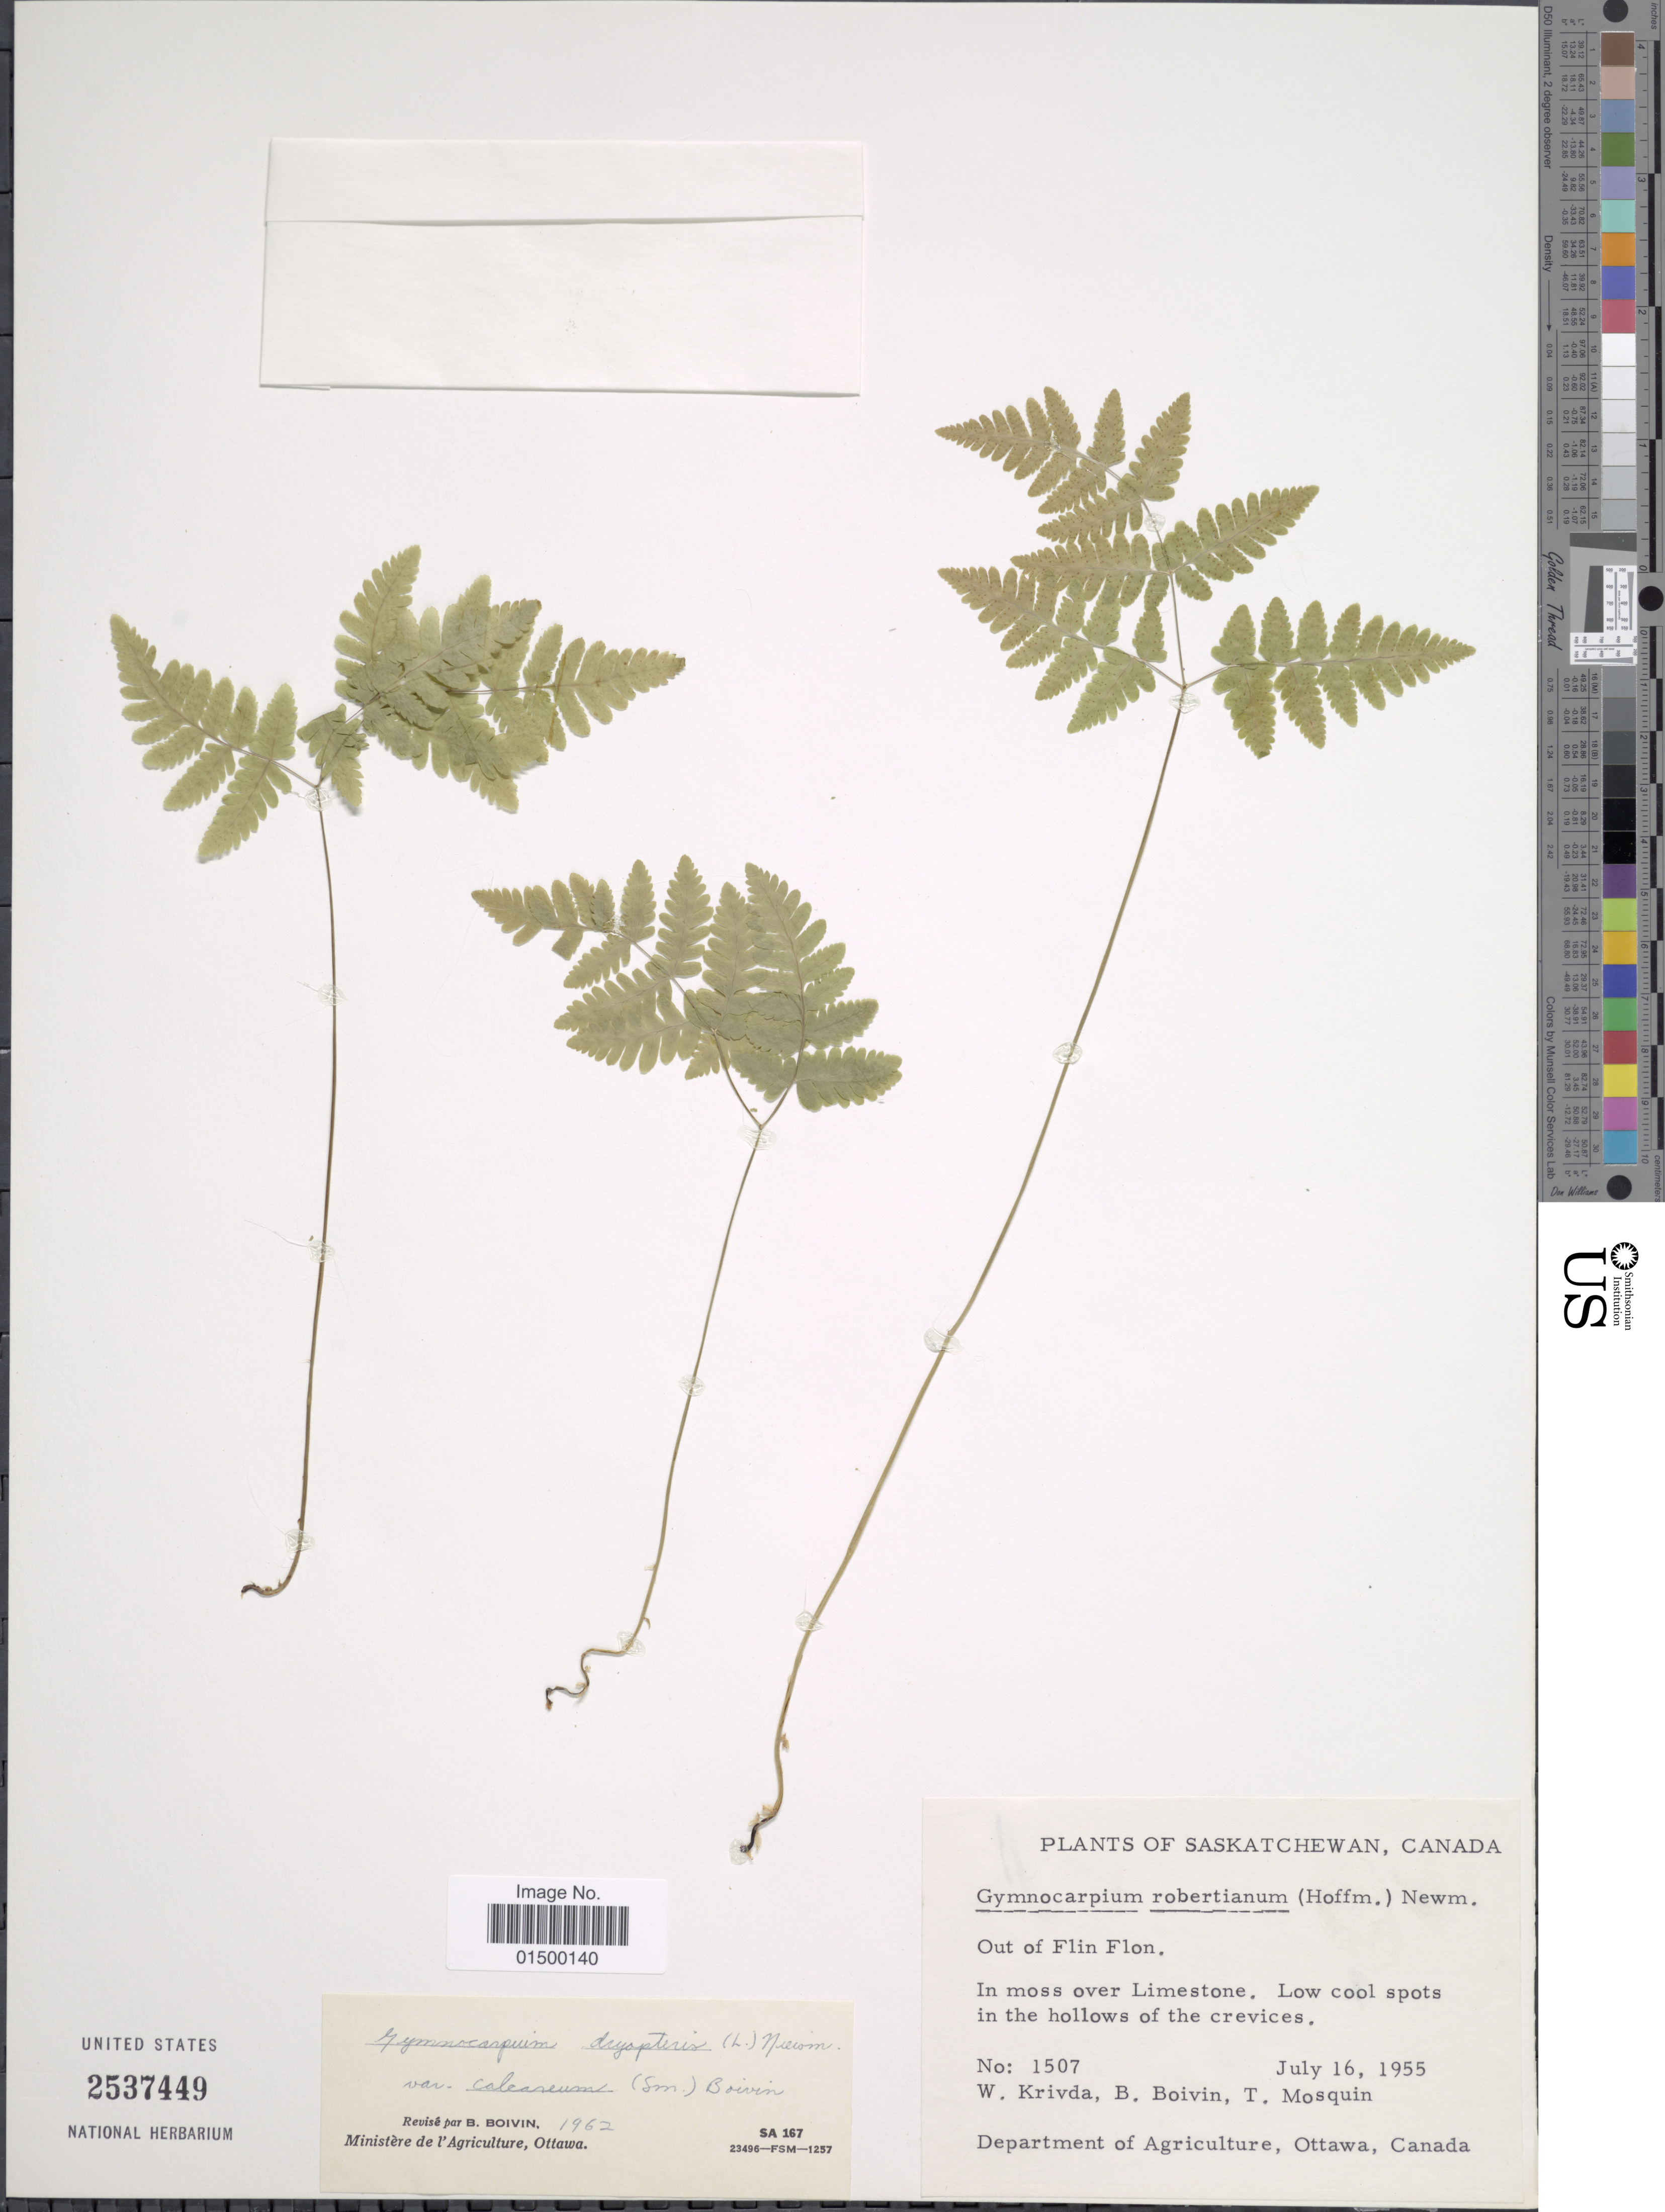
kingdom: Plantae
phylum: Tracheophyta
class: Polypodiopsida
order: Polypodiales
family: Cystopteridaceae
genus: Gymnocarpium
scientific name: Gymnocarpium disjunctum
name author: (Rupr.) Ching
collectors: W. Krivda, J. R. B. Boivin & T. Mosquin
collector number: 1507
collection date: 1955-07-16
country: Canada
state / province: Saskatchewan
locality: Out of Flin Flon. In moss over Limestone.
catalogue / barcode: US 2537449